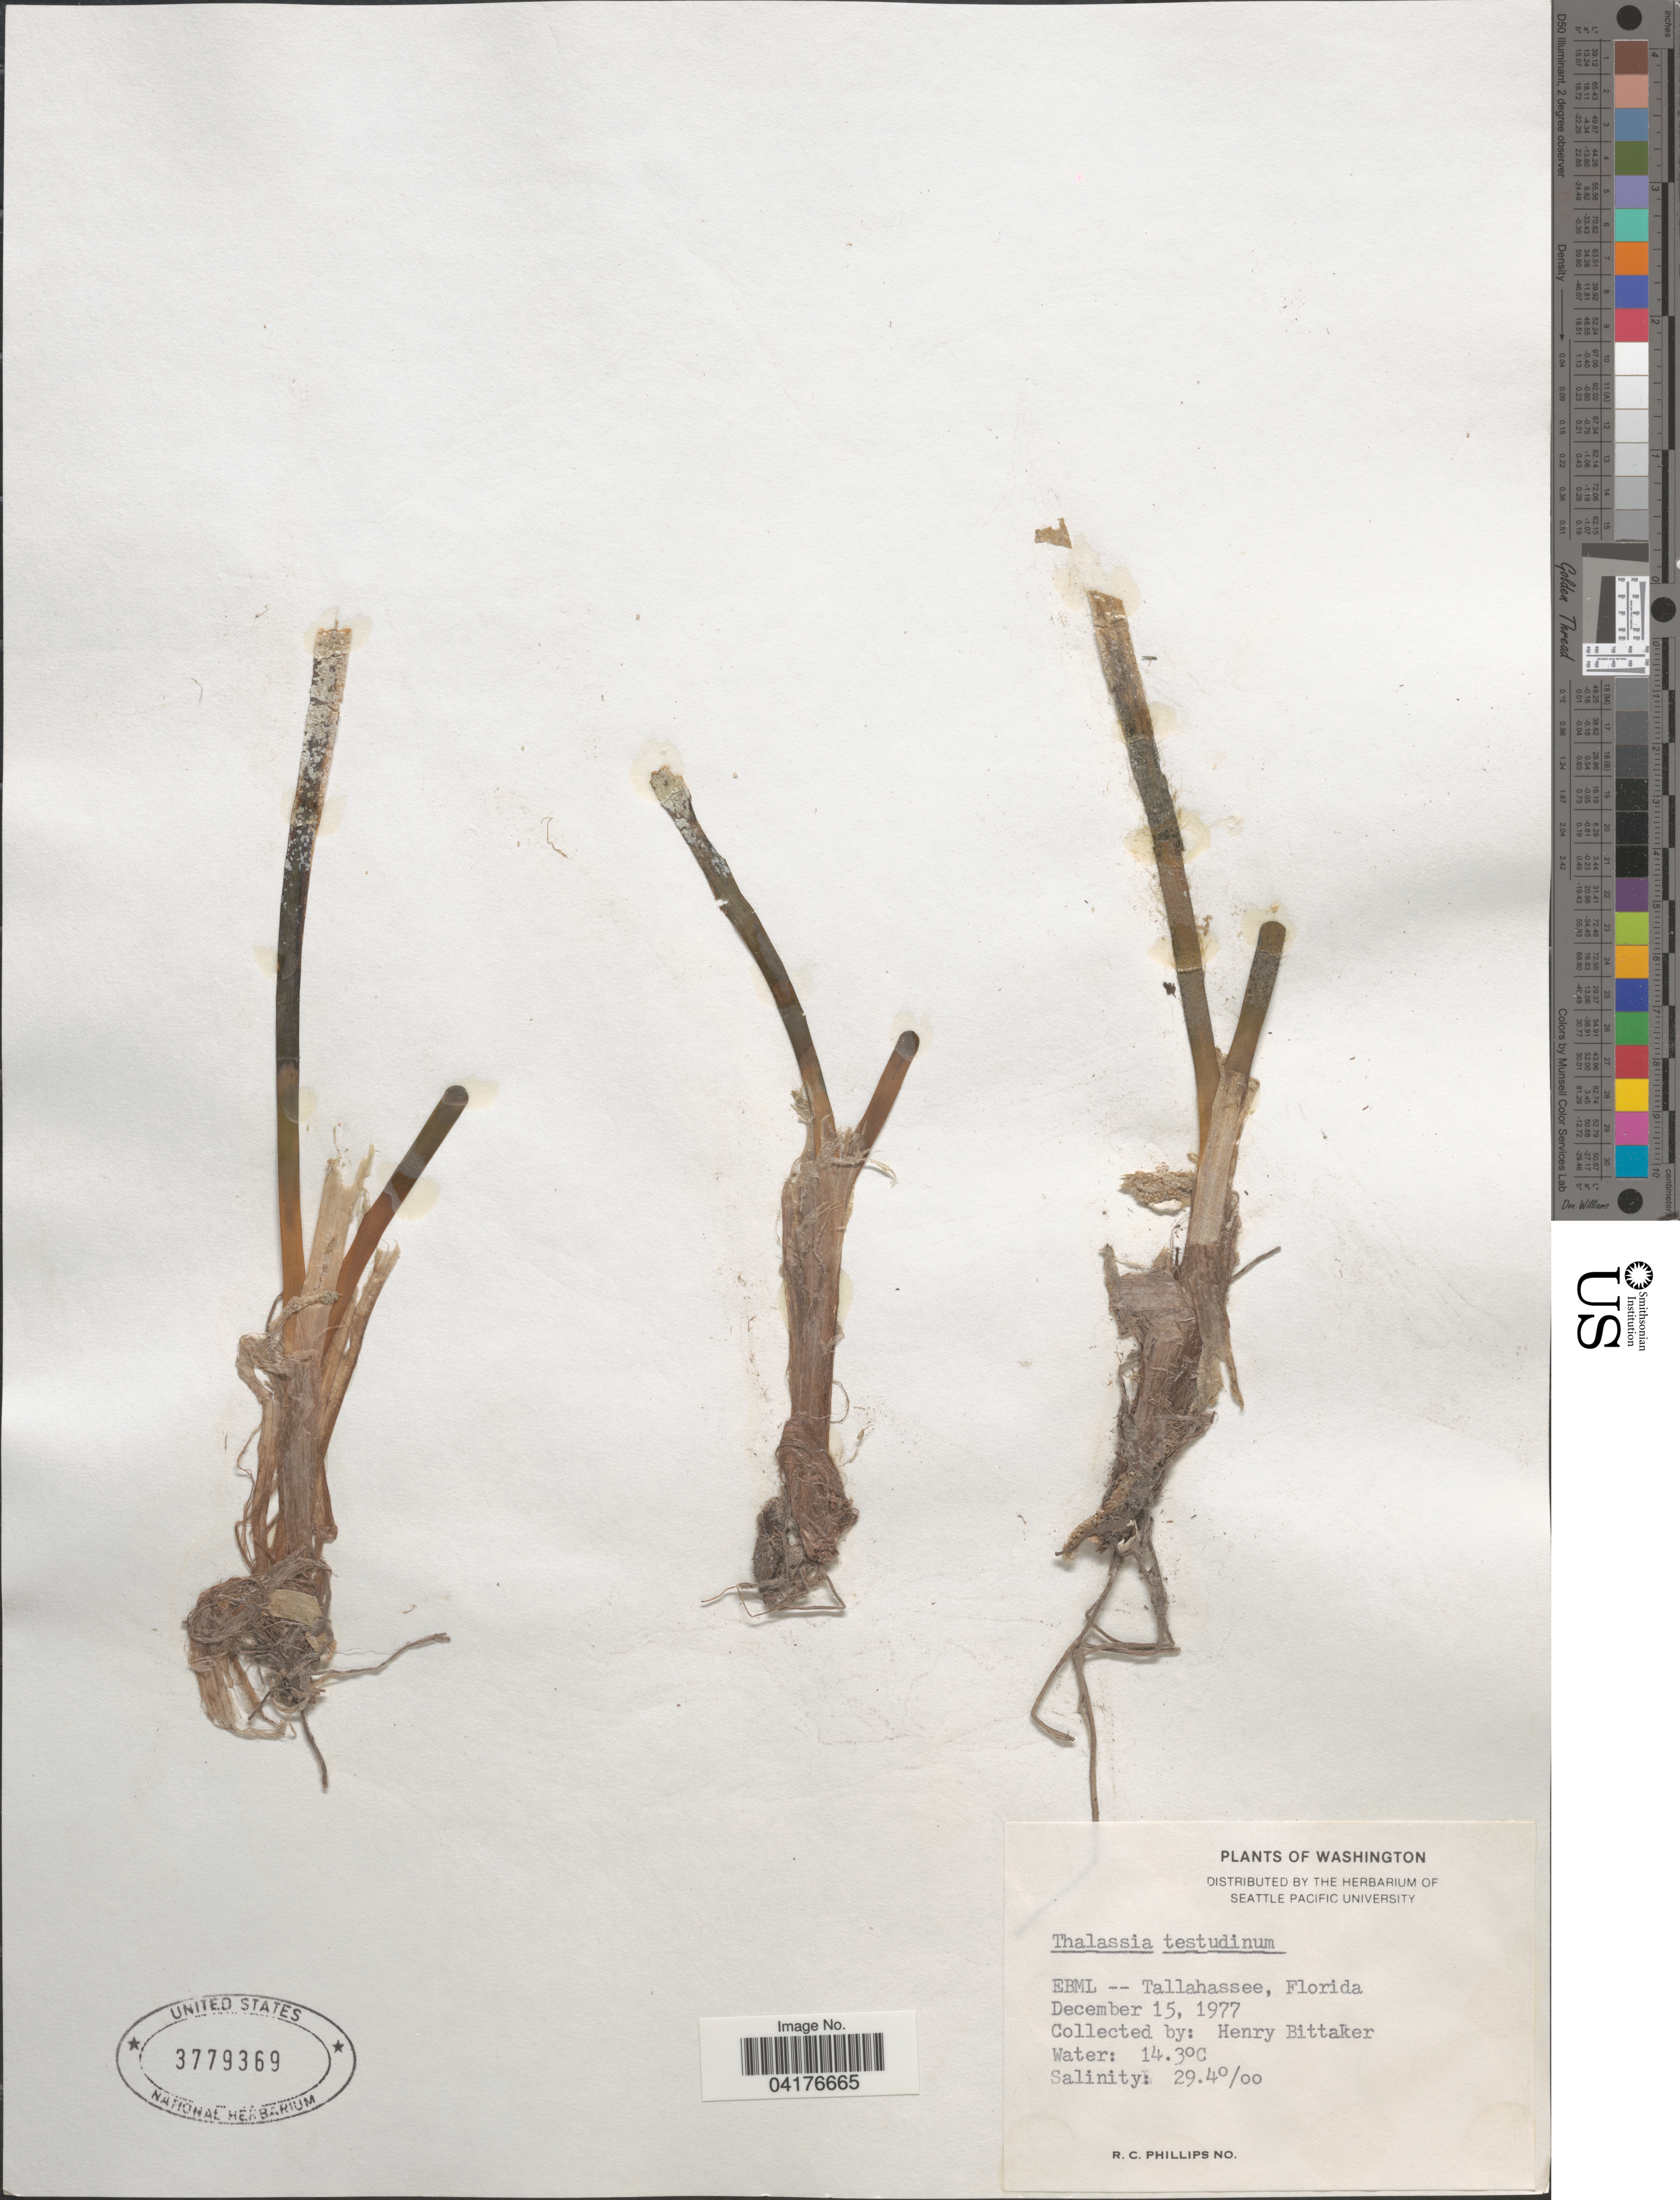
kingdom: Plantae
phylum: Tracheophyta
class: Liliopsida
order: Alismatales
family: Hydrocharitaceae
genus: Thalassia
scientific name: Thalassia testudinum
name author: Banks & Sol. ex K.D. Koenig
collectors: H. Bittaker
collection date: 1977-12-15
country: United States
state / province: Florida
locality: EBML -- Tallahassee.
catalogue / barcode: US 3779369